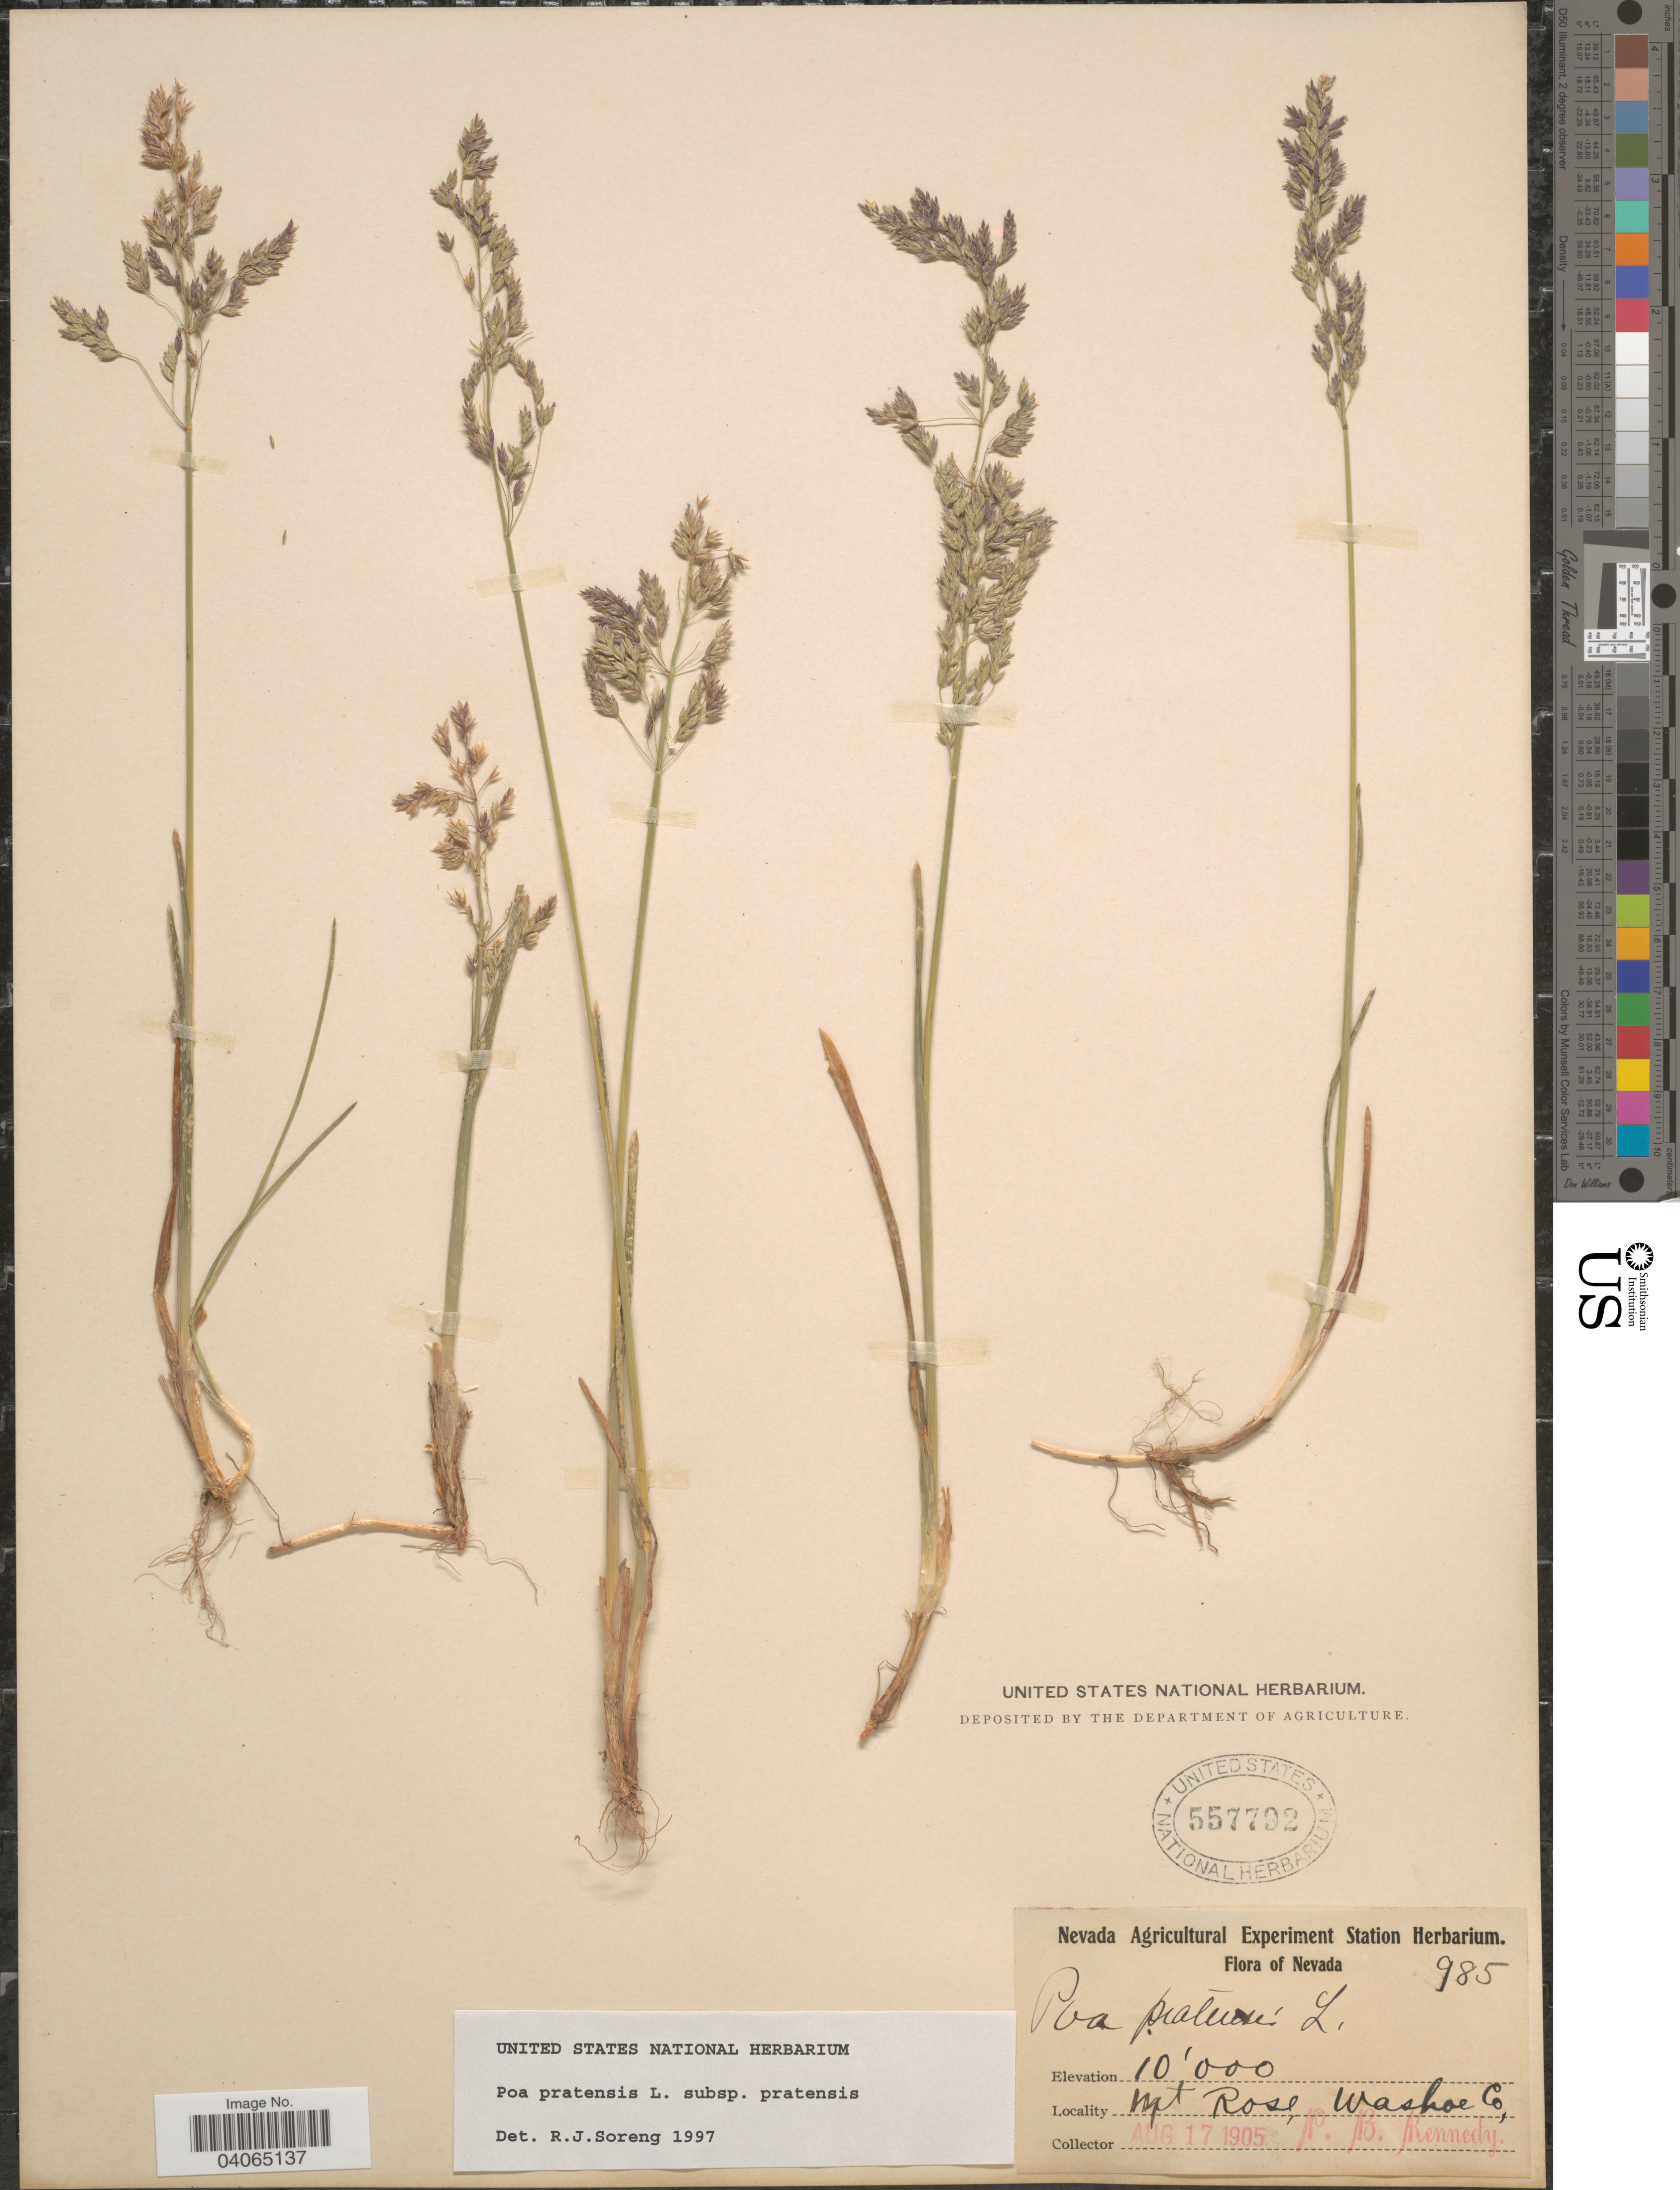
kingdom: Plantae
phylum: Tracheophyta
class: Liliopsida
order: Poales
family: Poaceae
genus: Poa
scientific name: Poa pratensis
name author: L.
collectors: P. B. Kennedy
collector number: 985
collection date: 1905-08-17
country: United States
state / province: Nevada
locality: Mt. Rose, Washoe Co.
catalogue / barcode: US 557792